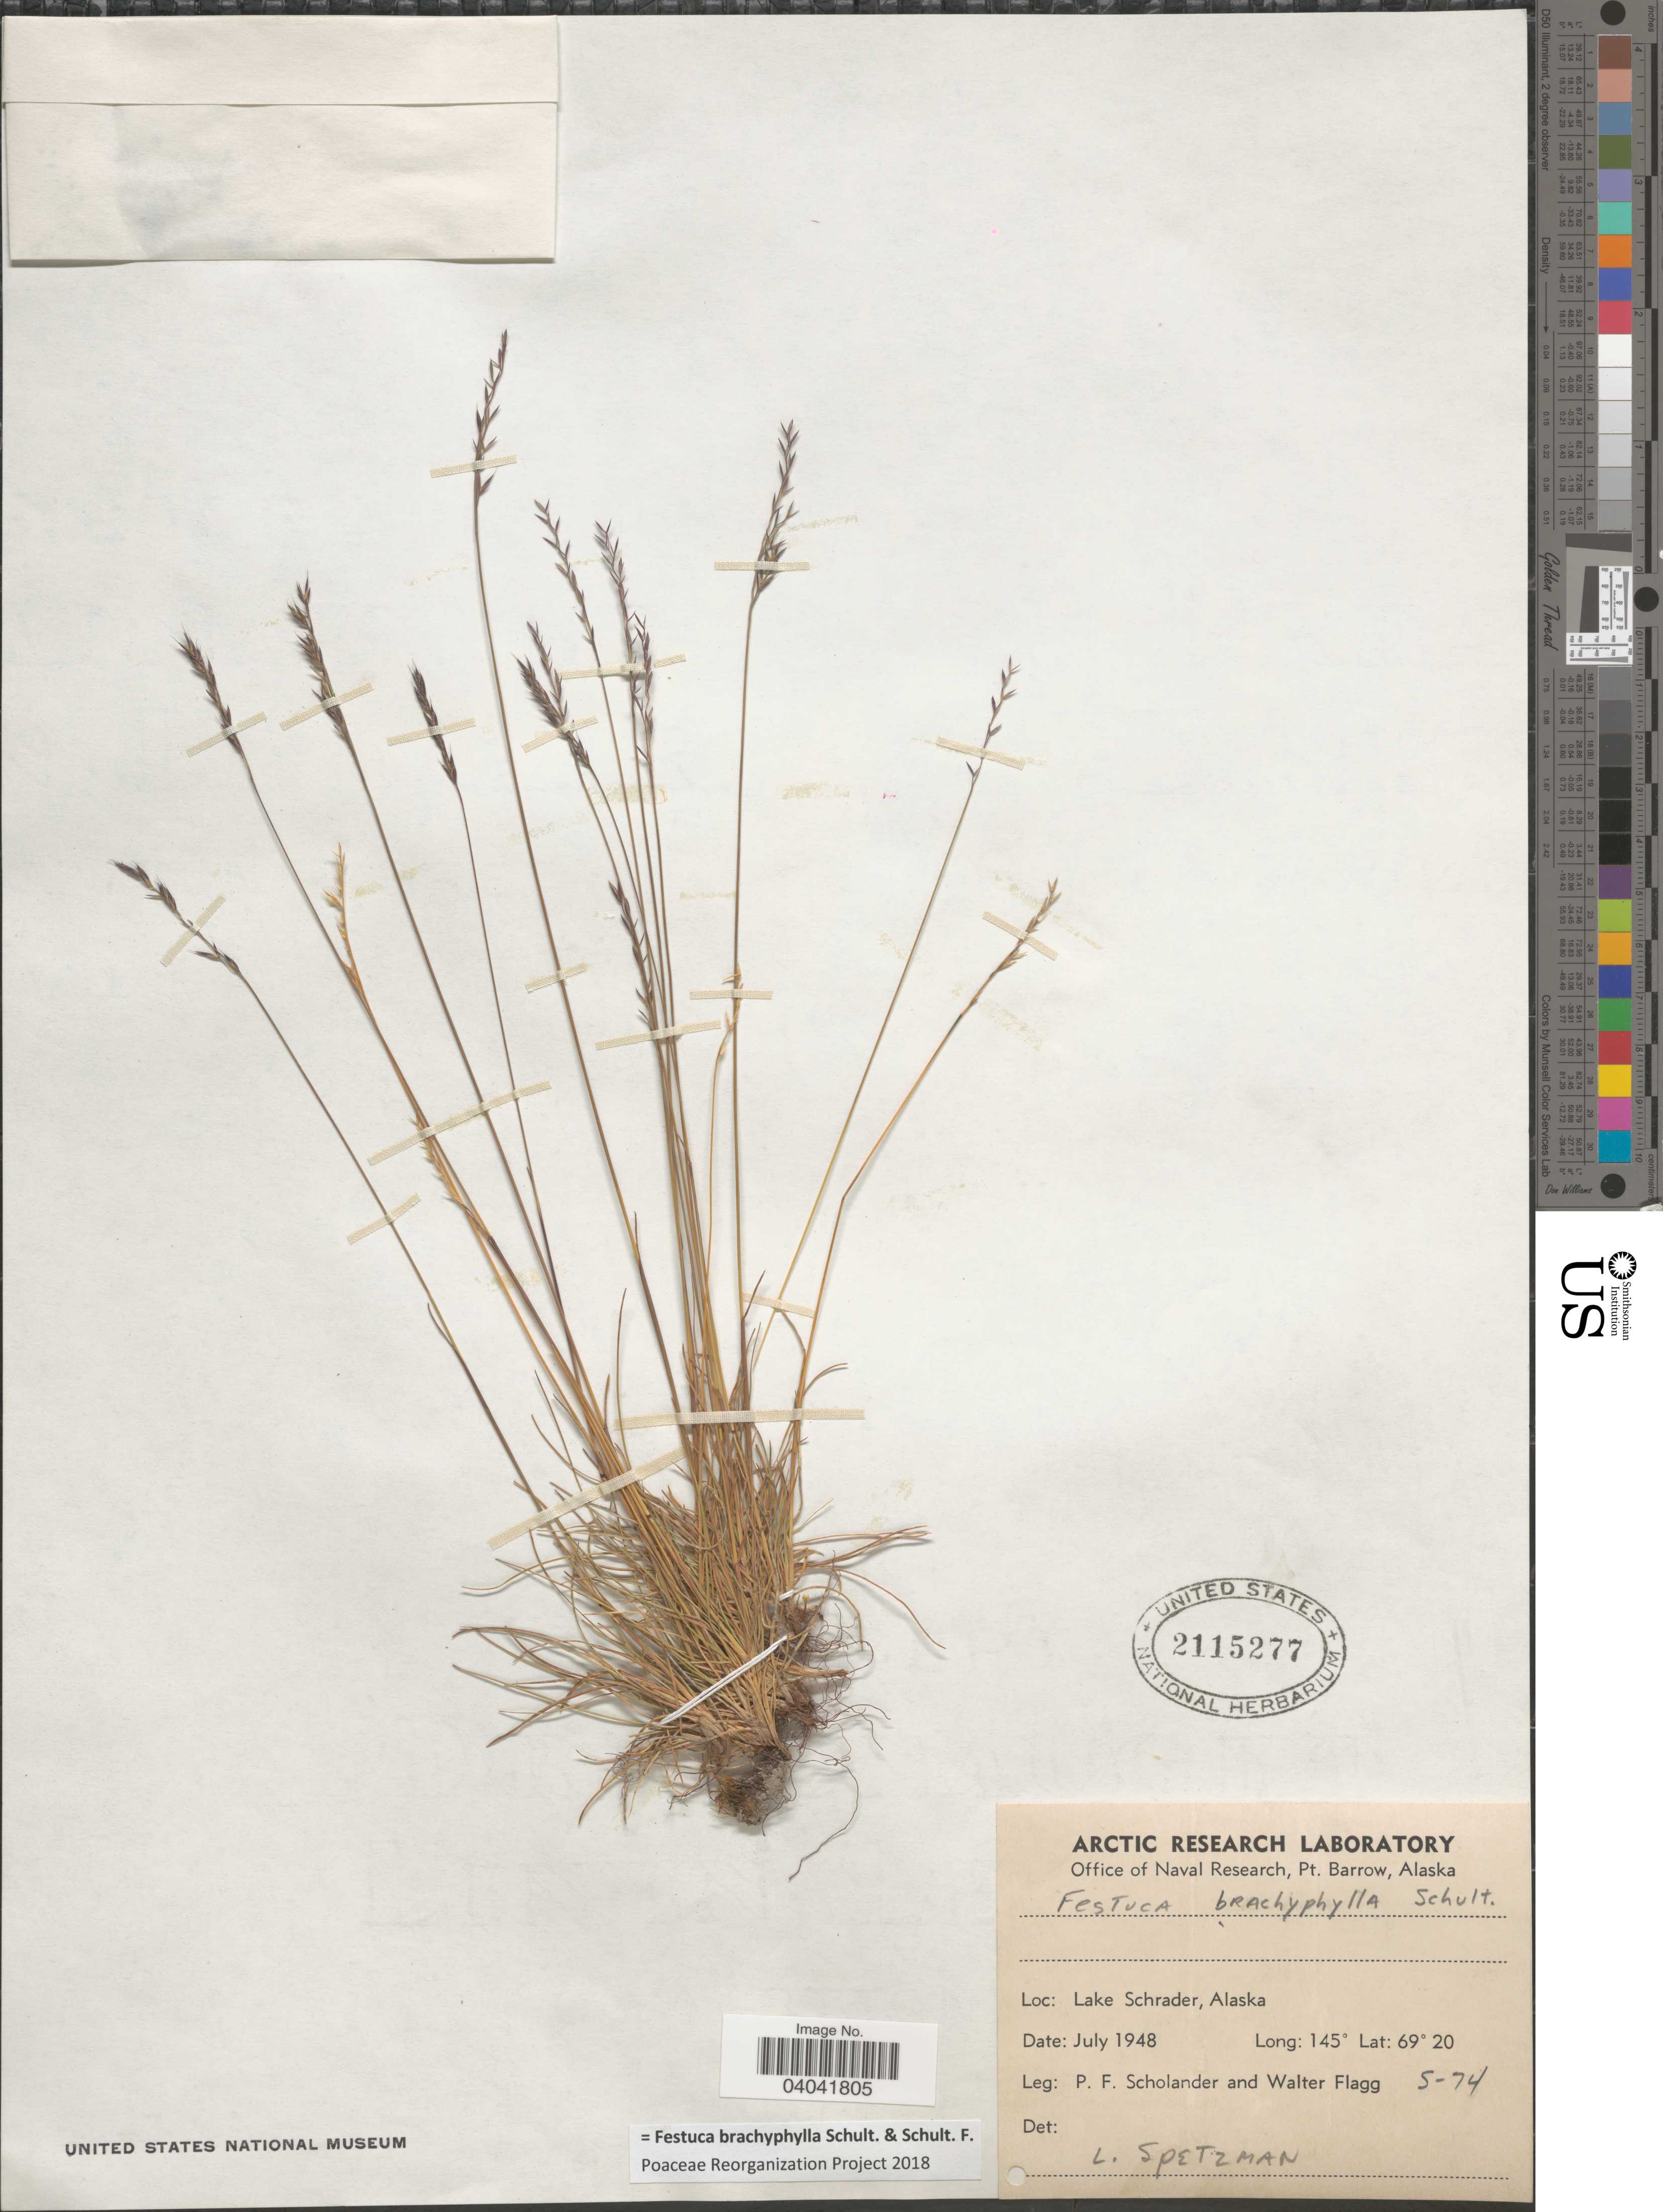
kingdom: Plantae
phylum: Tracheophyta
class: Liliopsida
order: Poales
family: Poaceae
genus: Festuca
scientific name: Festuca brachyphylla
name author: Schult. & Schult. f.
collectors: P. Scholander & W. Flagg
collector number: S-74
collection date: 1948-07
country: United States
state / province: Alaska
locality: Lake Schrader.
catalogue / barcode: US 2115277